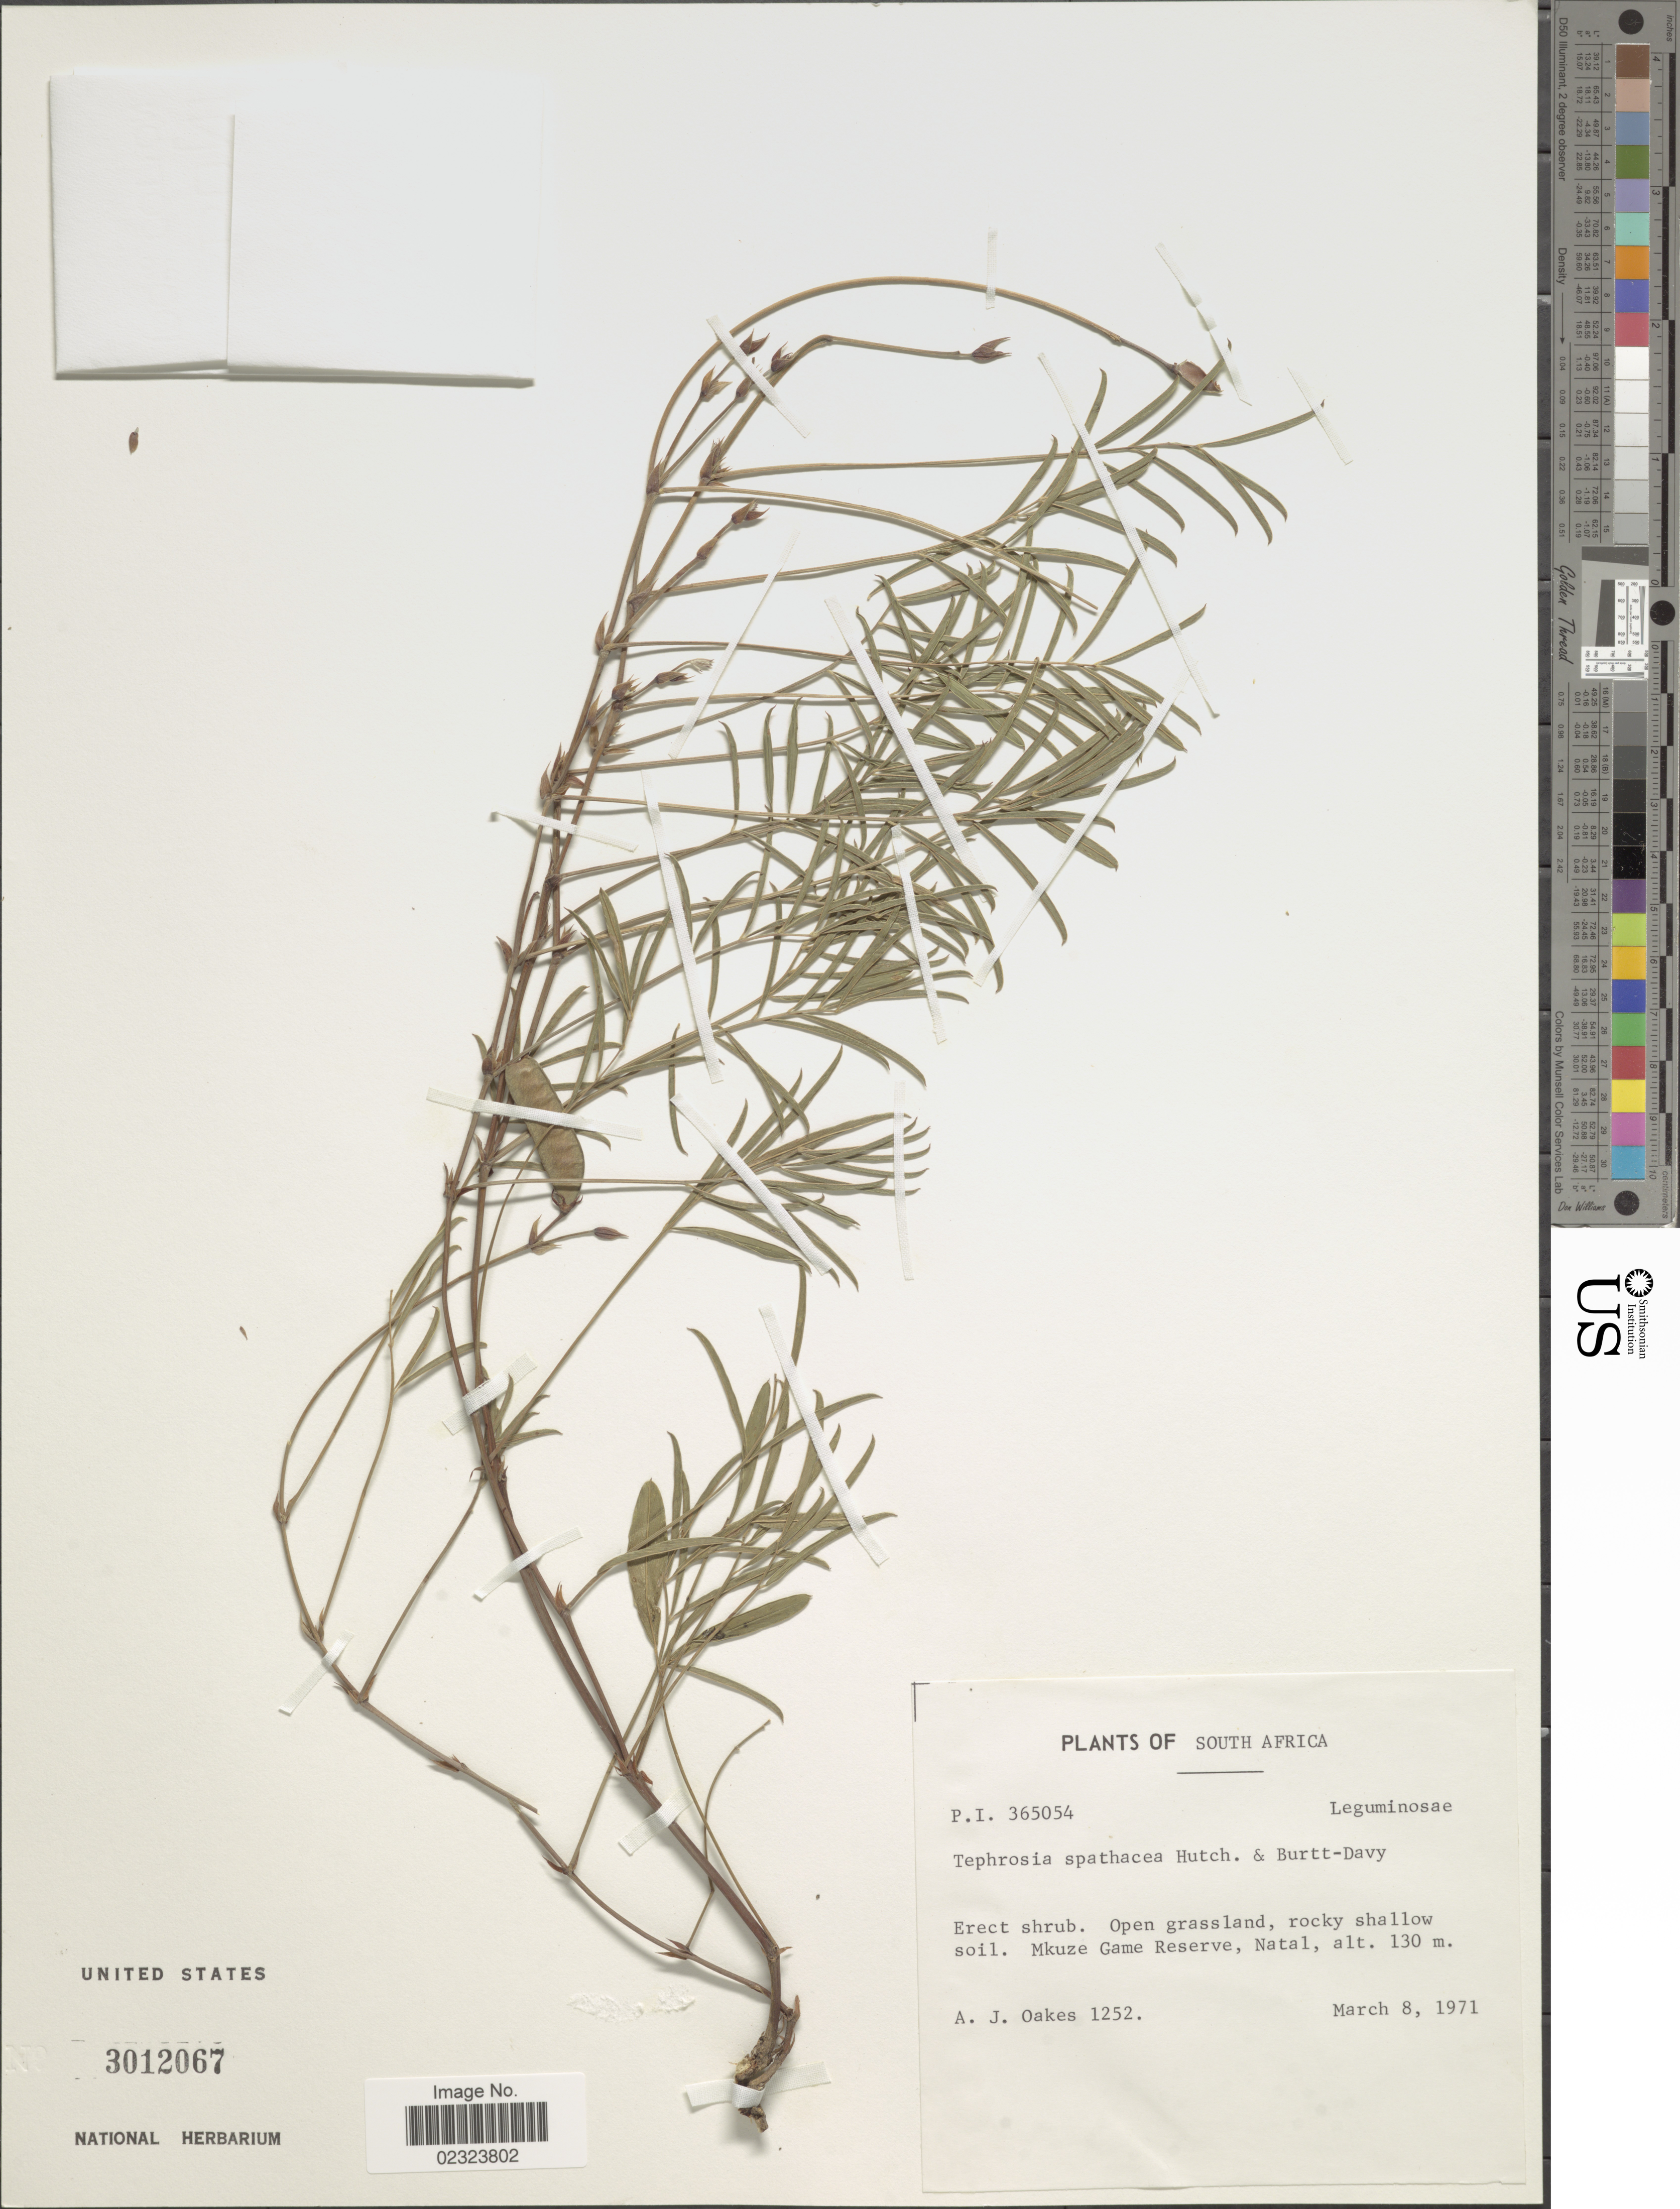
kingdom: Plantae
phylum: Tracheophyta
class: Magnoliopsida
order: Fabales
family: Fabaceae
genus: Tephrosia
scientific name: Tephrosia spathacea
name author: Hutch. & Burtt Davy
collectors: A. Oakes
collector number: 1252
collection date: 1971-03-08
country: South Africa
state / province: KwaZulu-Natal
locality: Mkuze Game Reserve.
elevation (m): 130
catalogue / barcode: US 3012067